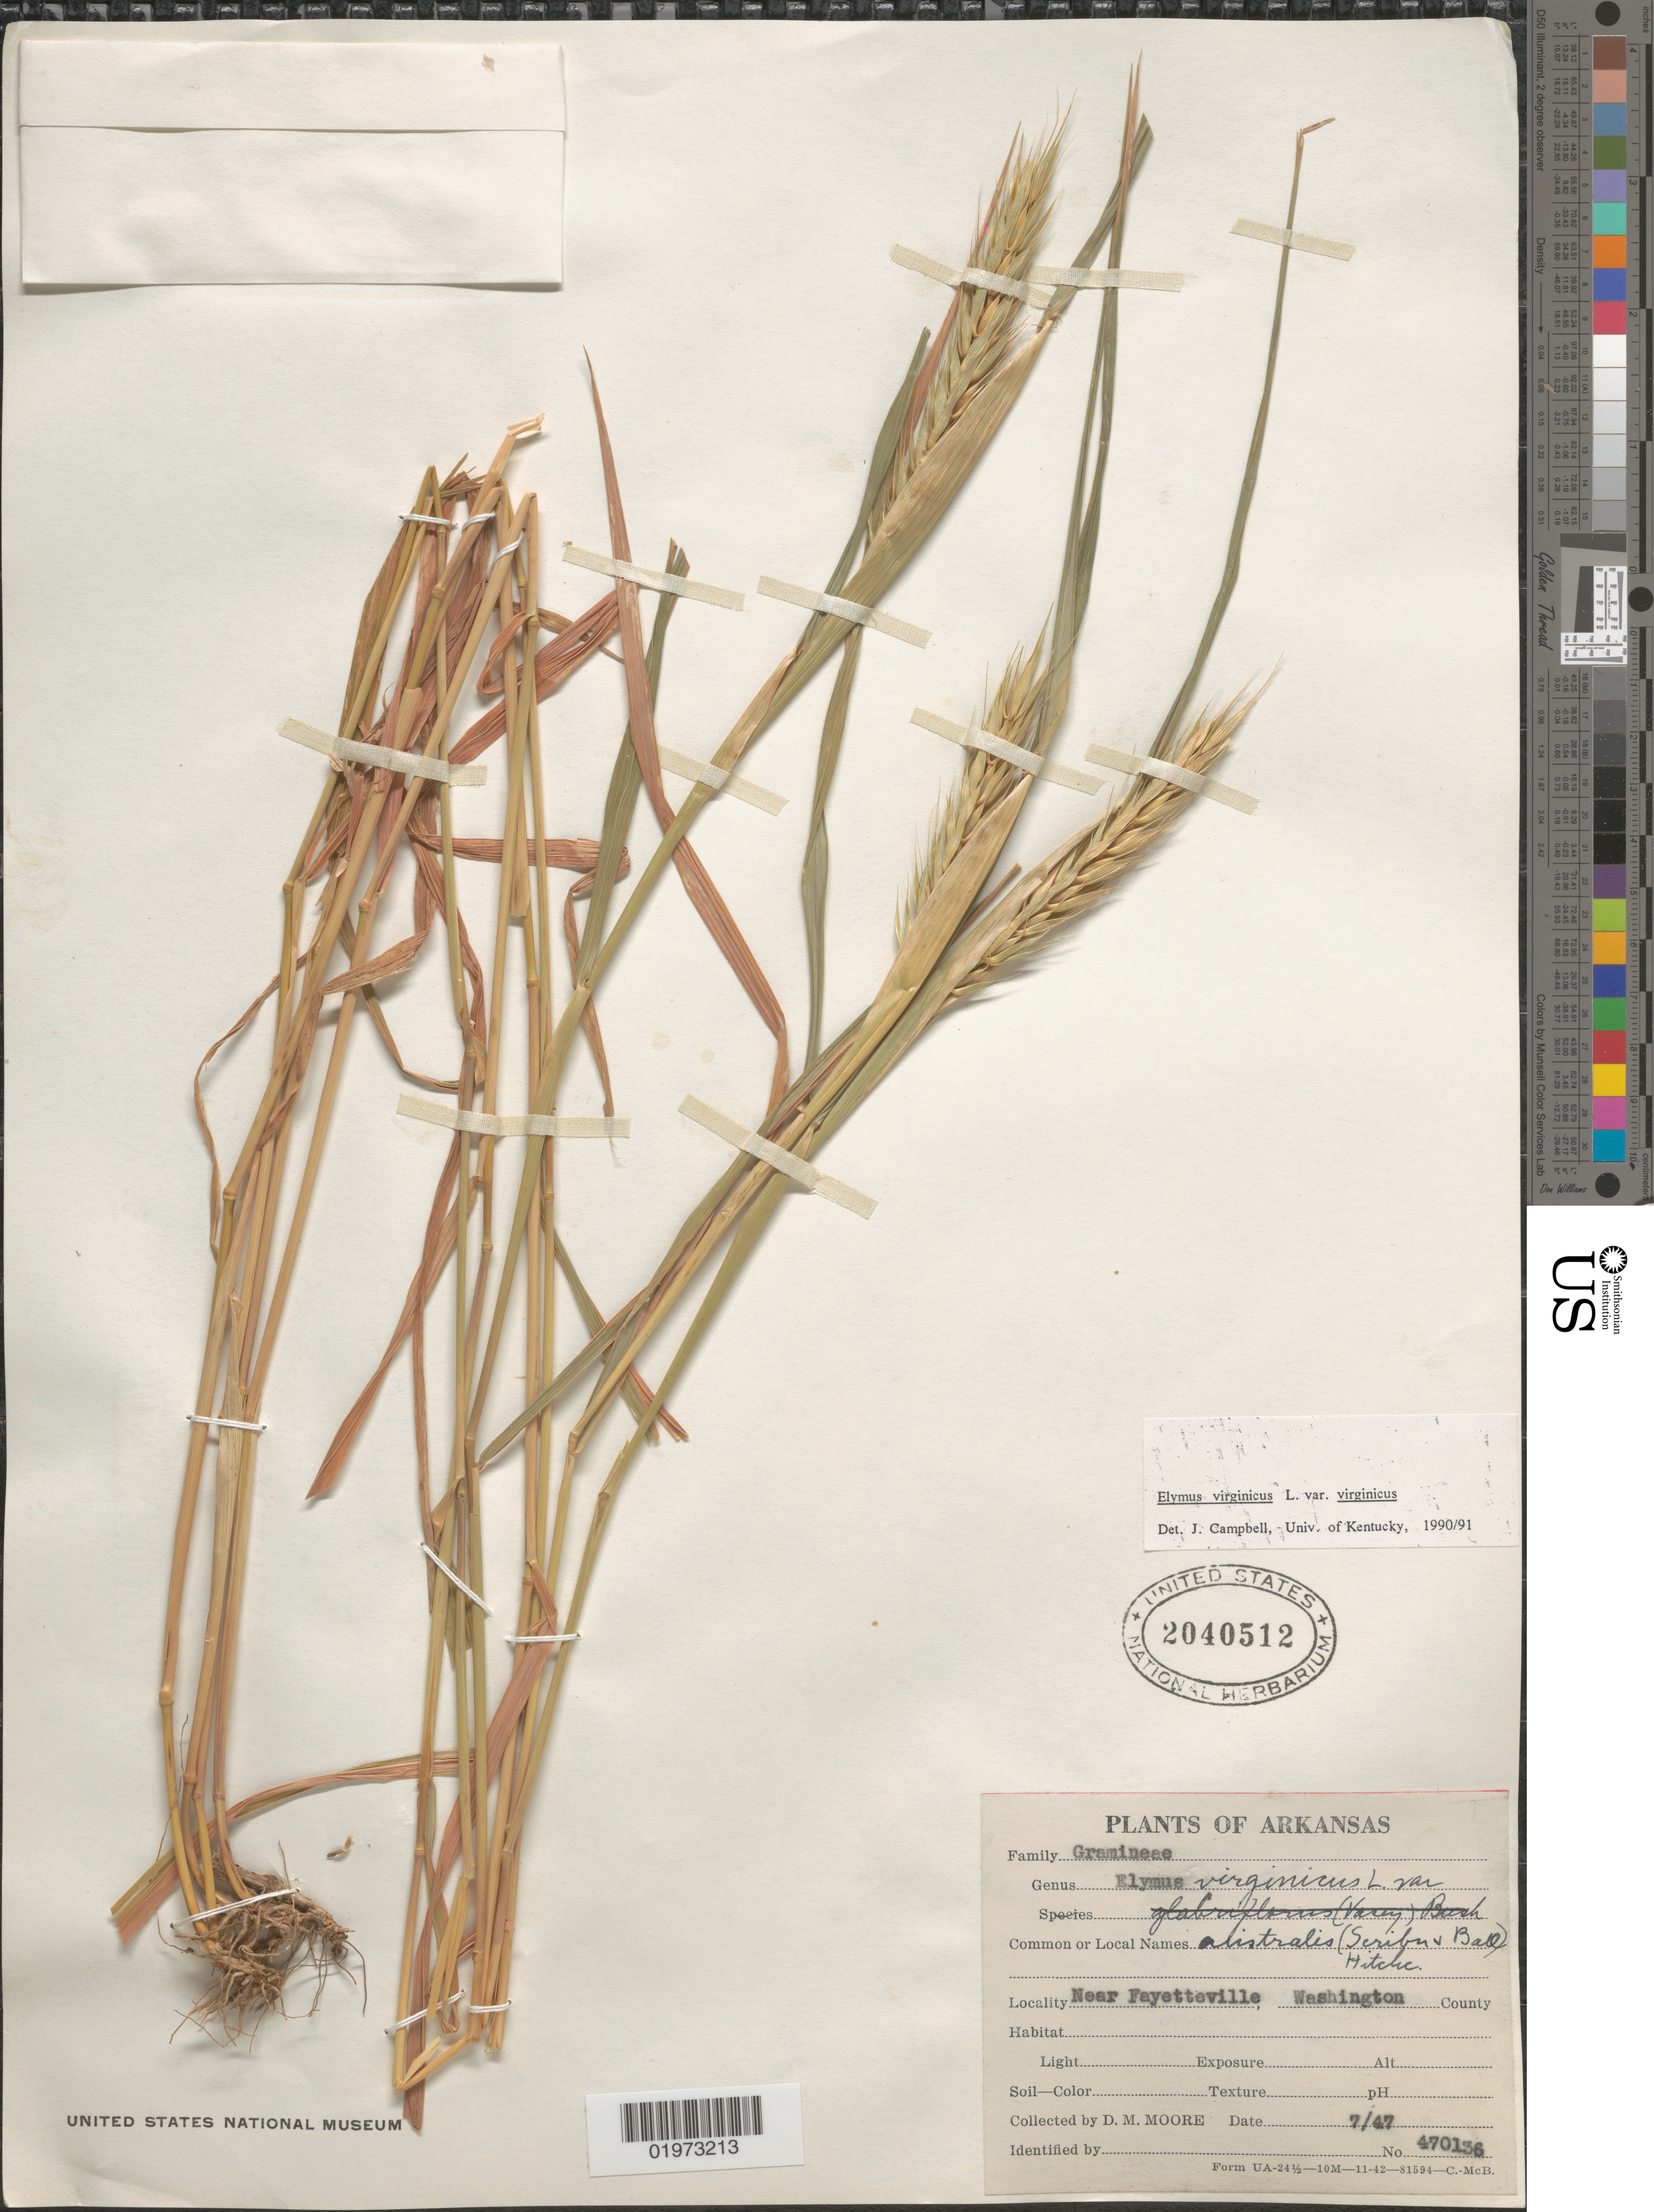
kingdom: Plantae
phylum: Tracheophyta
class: Liliopsida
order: Poales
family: Poaceae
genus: Elymus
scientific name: Elymus virginicus var. virginicus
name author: L.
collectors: D. Moore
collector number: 470136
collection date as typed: Transcribed d/m/y: /7/47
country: United States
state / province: Arkansas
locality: Near Fayetteville; Washington County.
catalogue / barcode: US 2040512